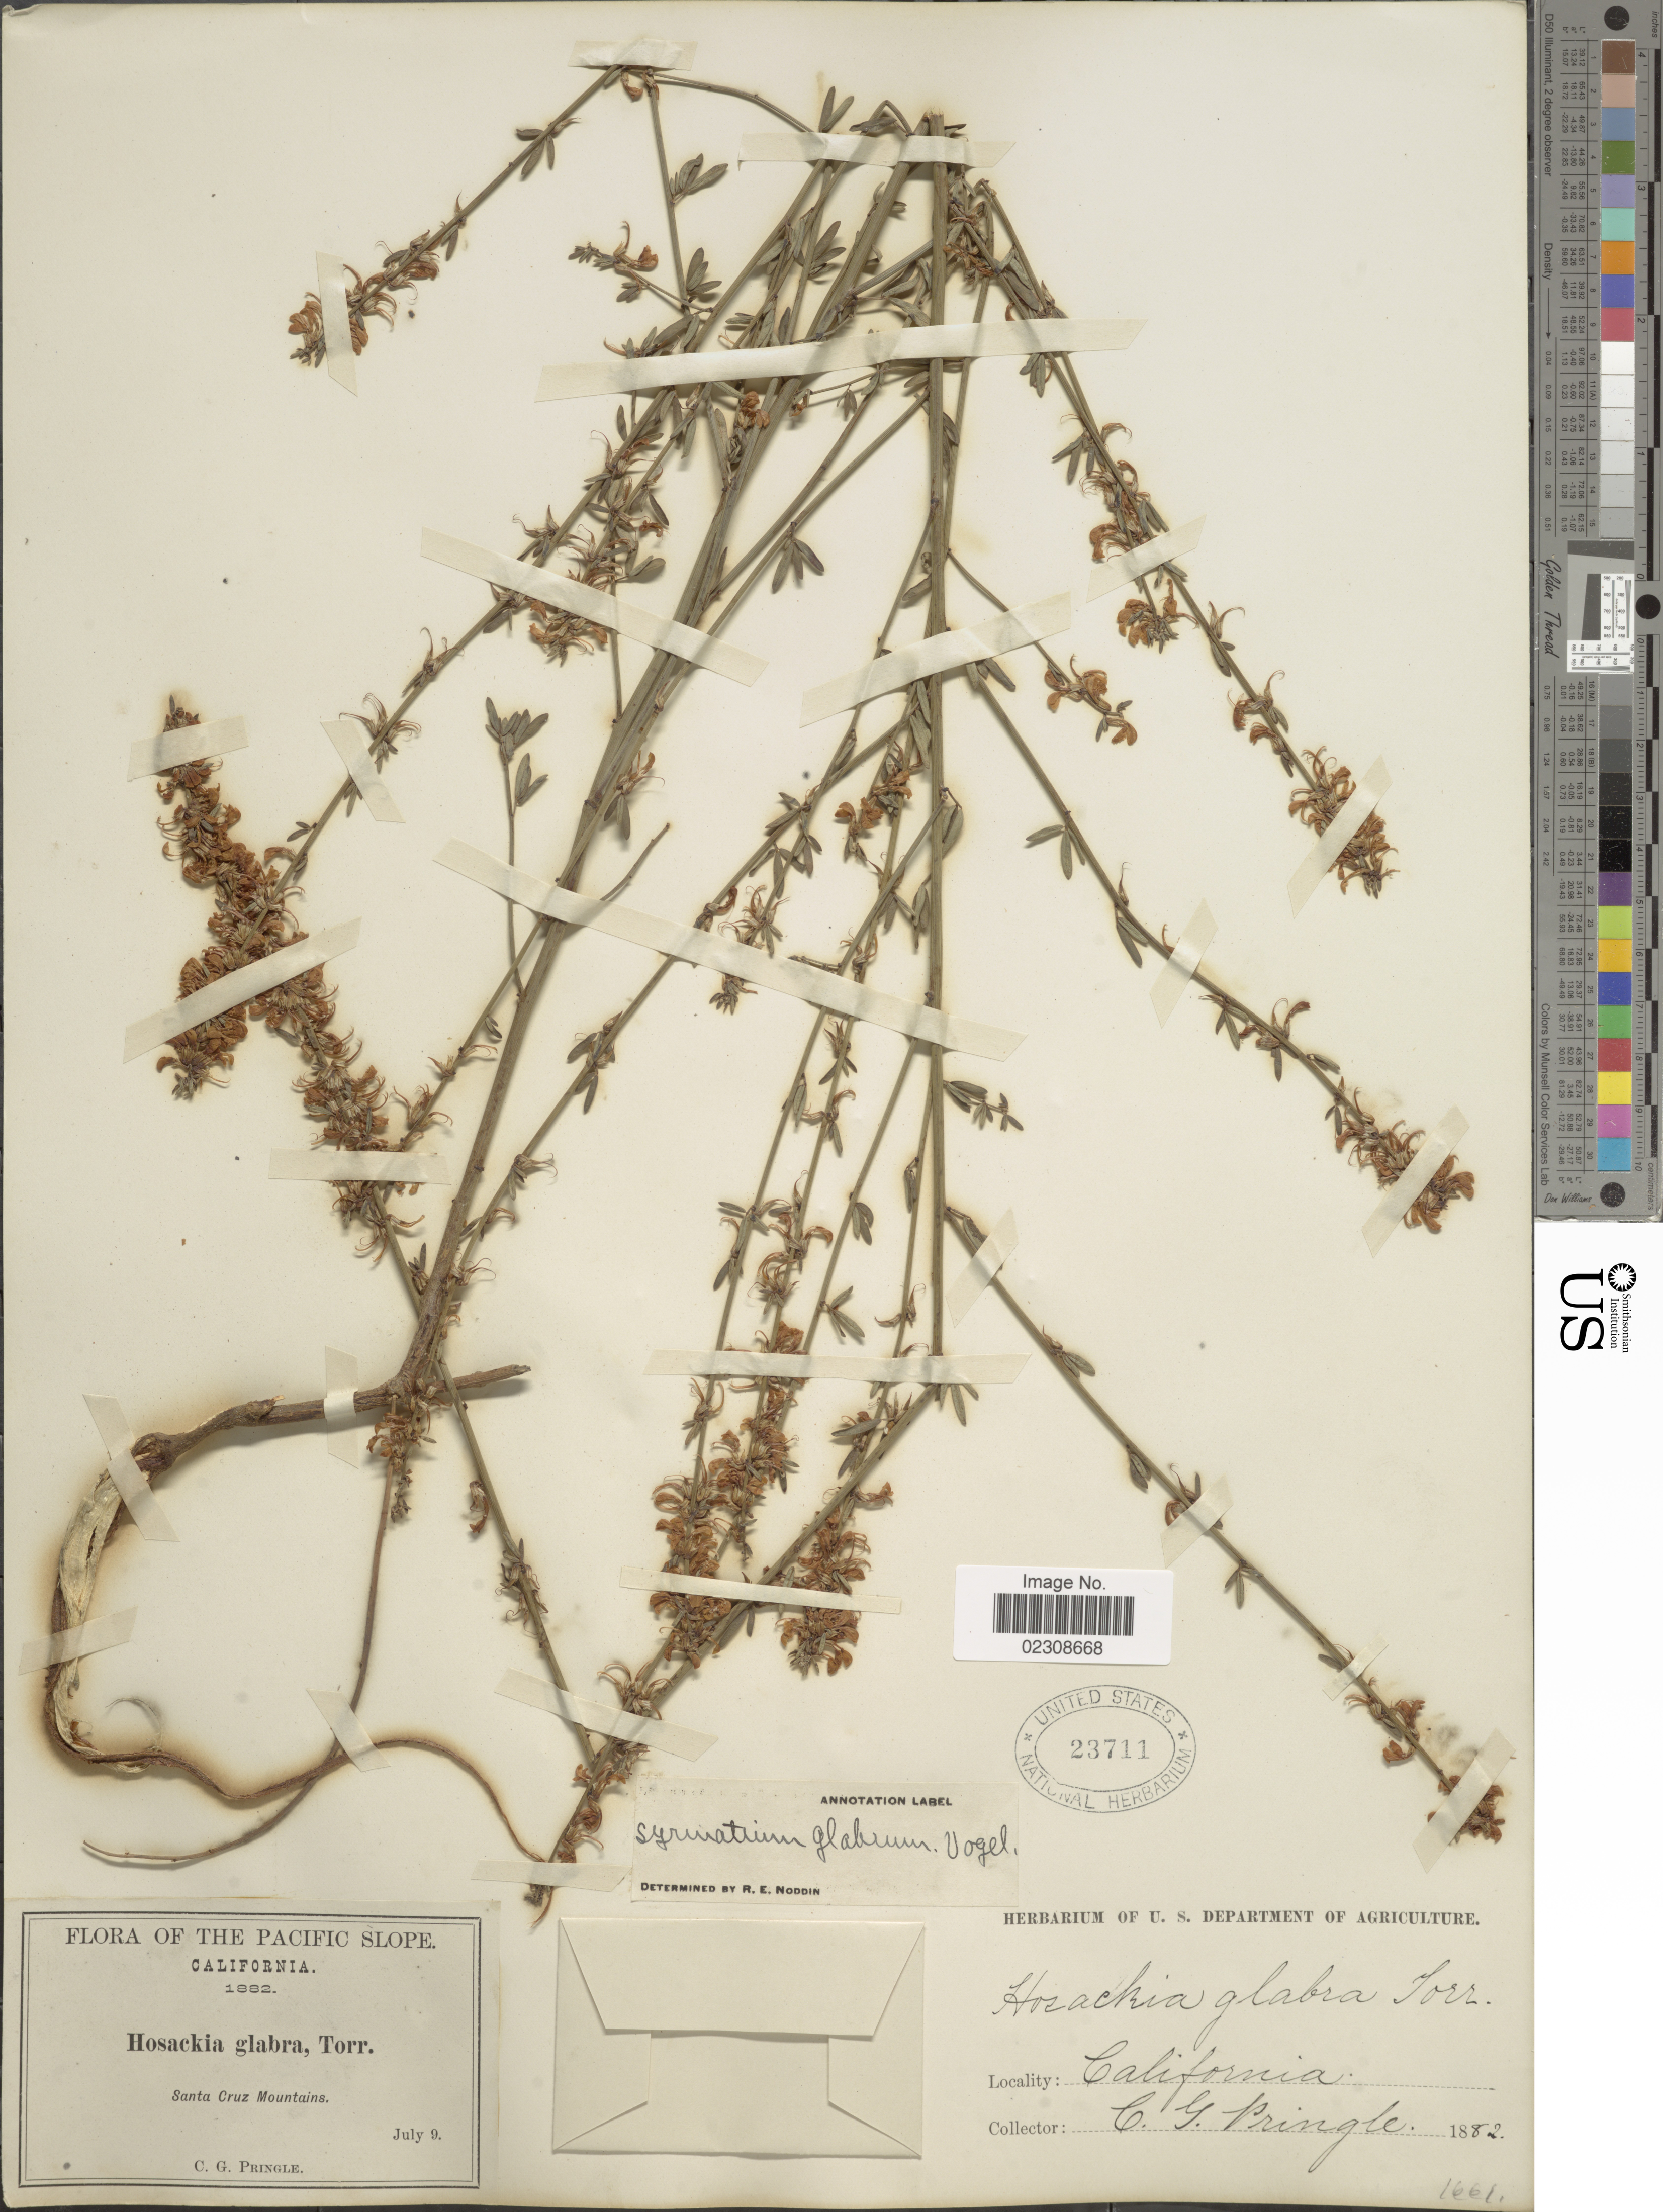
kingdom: Plantae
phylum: Tracheophyta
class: Magnoliopsida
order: Fabales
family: Fabaceae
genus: Syrmatium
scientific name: Syrmatium glabrum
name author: Vogel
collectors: C. G. Pringle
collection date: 1882-07-09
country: United States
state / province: California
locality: The Pacific Slope. Santa Cruz Mountains.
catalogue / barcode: US 23711